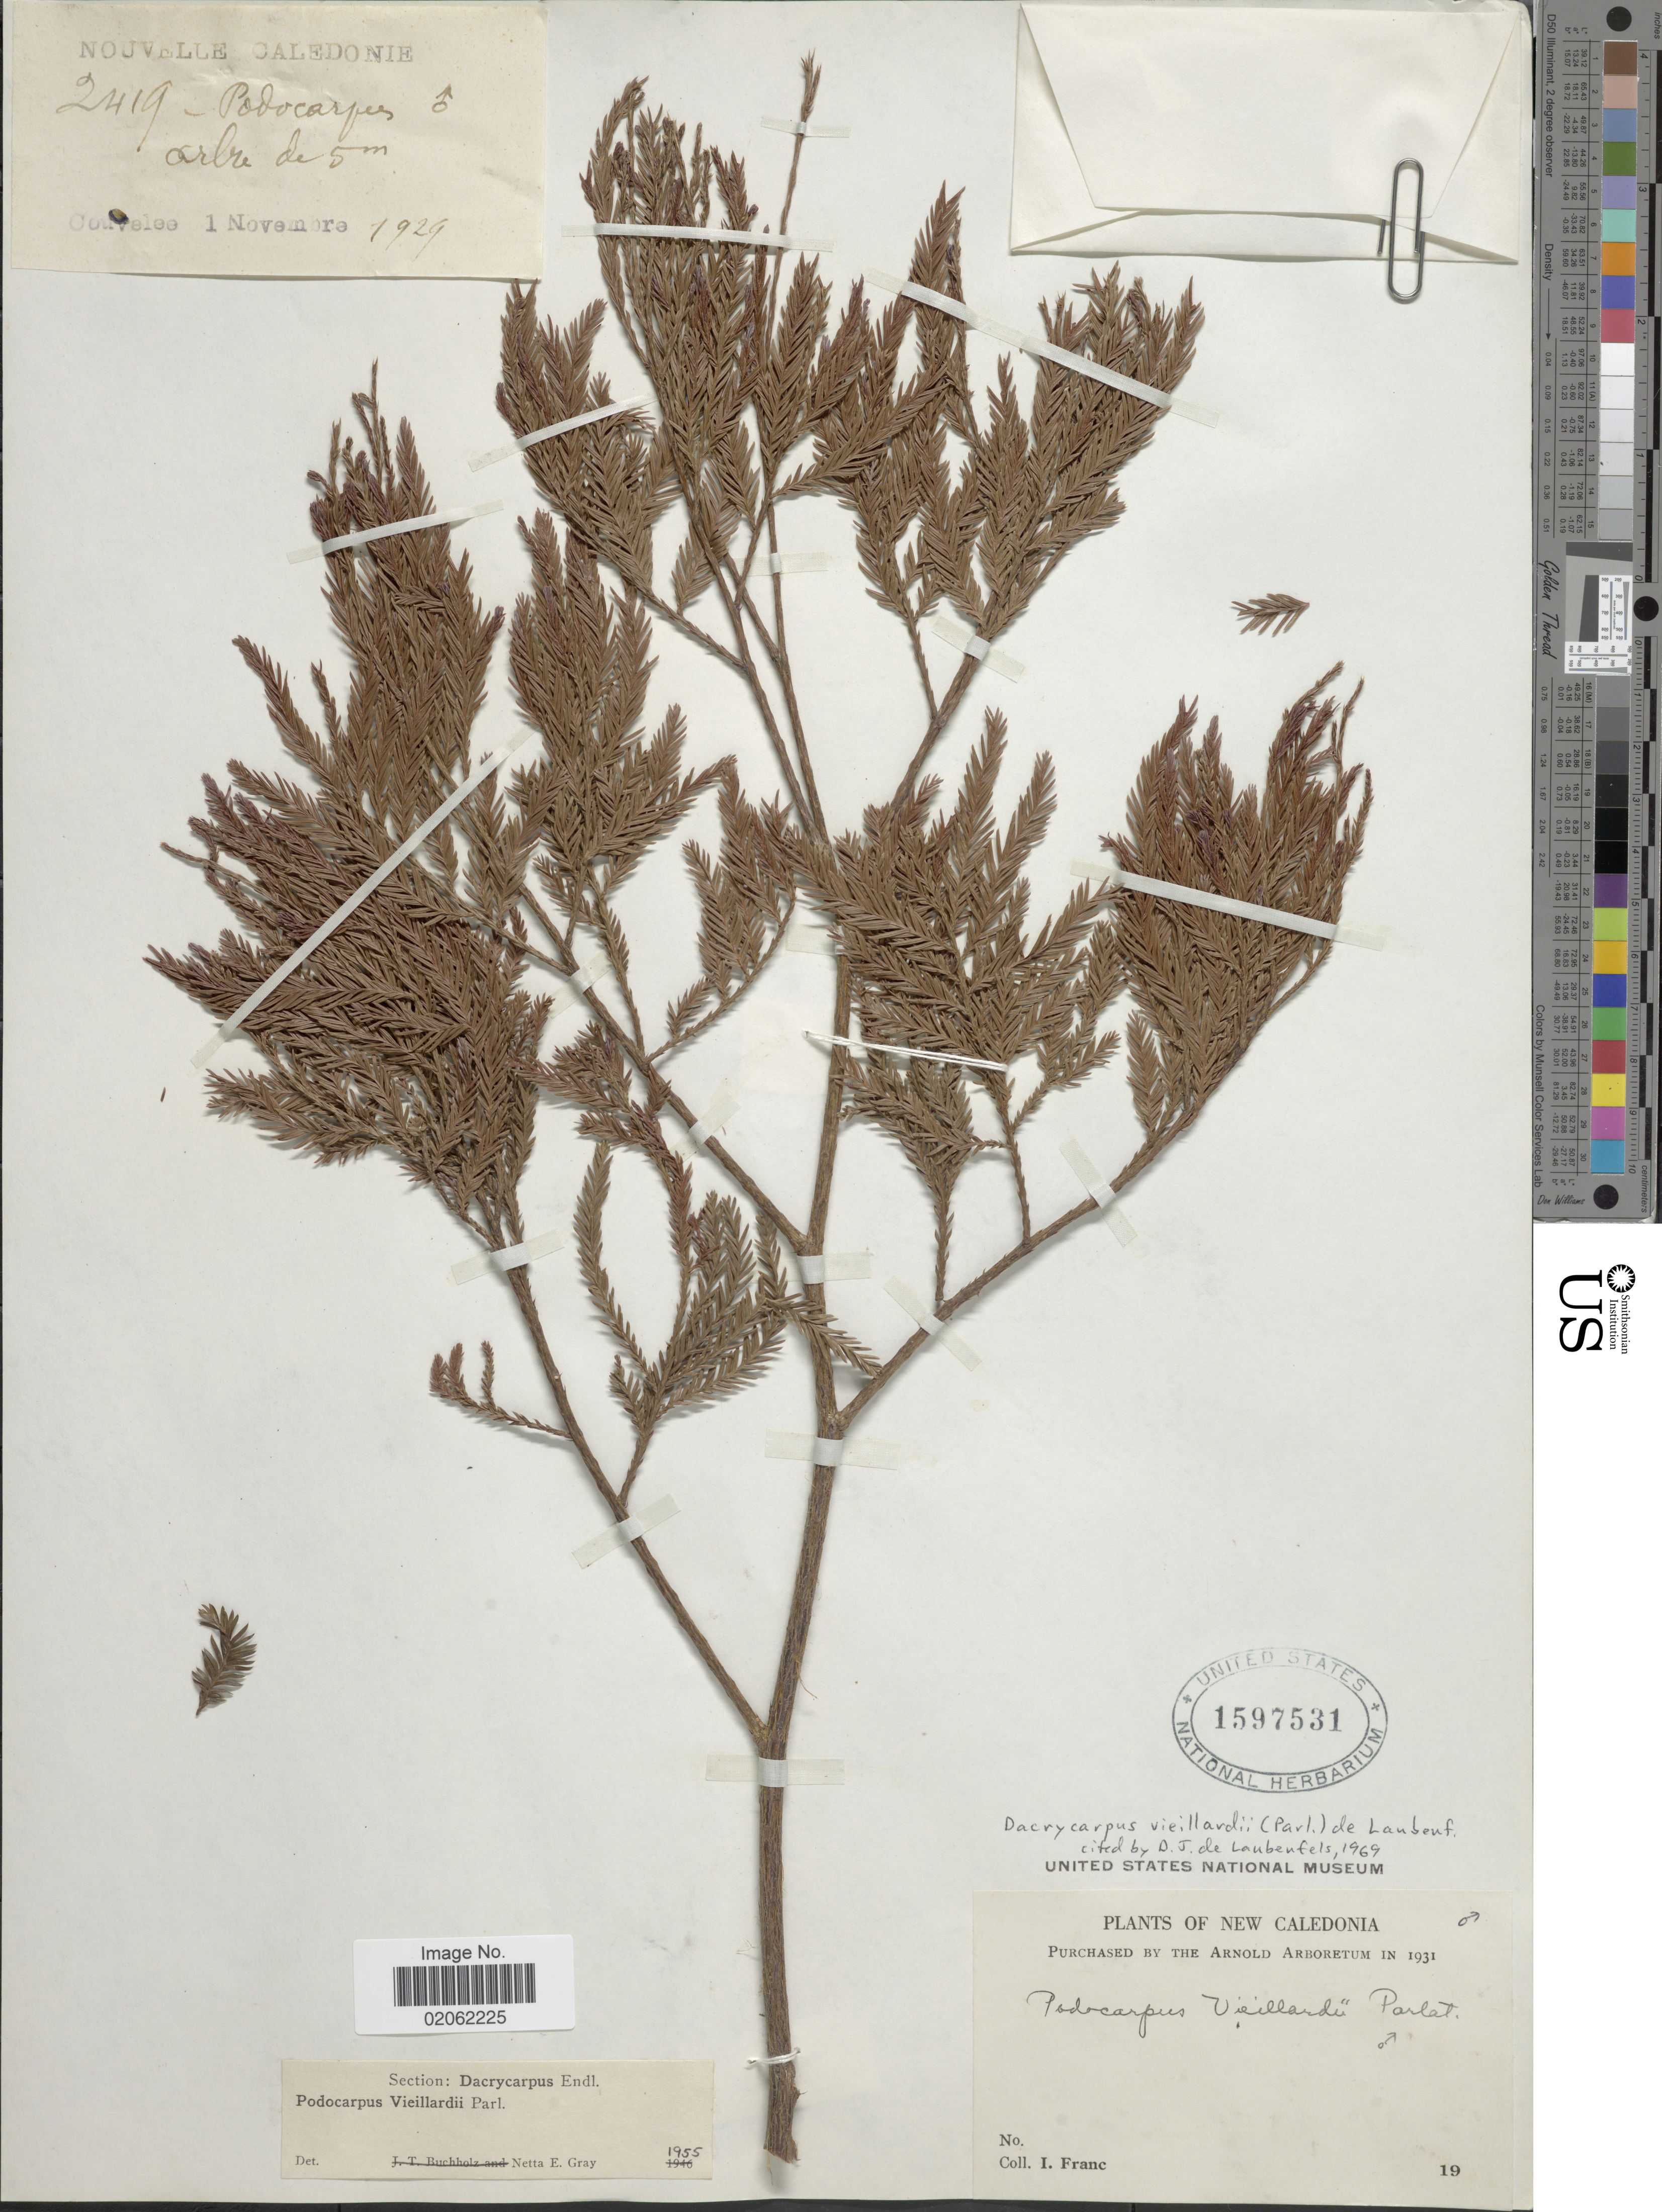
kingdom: Plantae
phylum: Tracheophyta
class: Pinopsida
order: Pinales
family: Podocarpaceae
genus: Dacrycarpus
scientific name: Dacrycarpus vieillardii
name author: (Parl.) de Laub.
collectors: I. Franc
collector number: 2419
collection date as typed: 19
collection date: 1929-11-01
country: New Caledonia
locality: Couvelee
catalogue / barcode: US 1597531